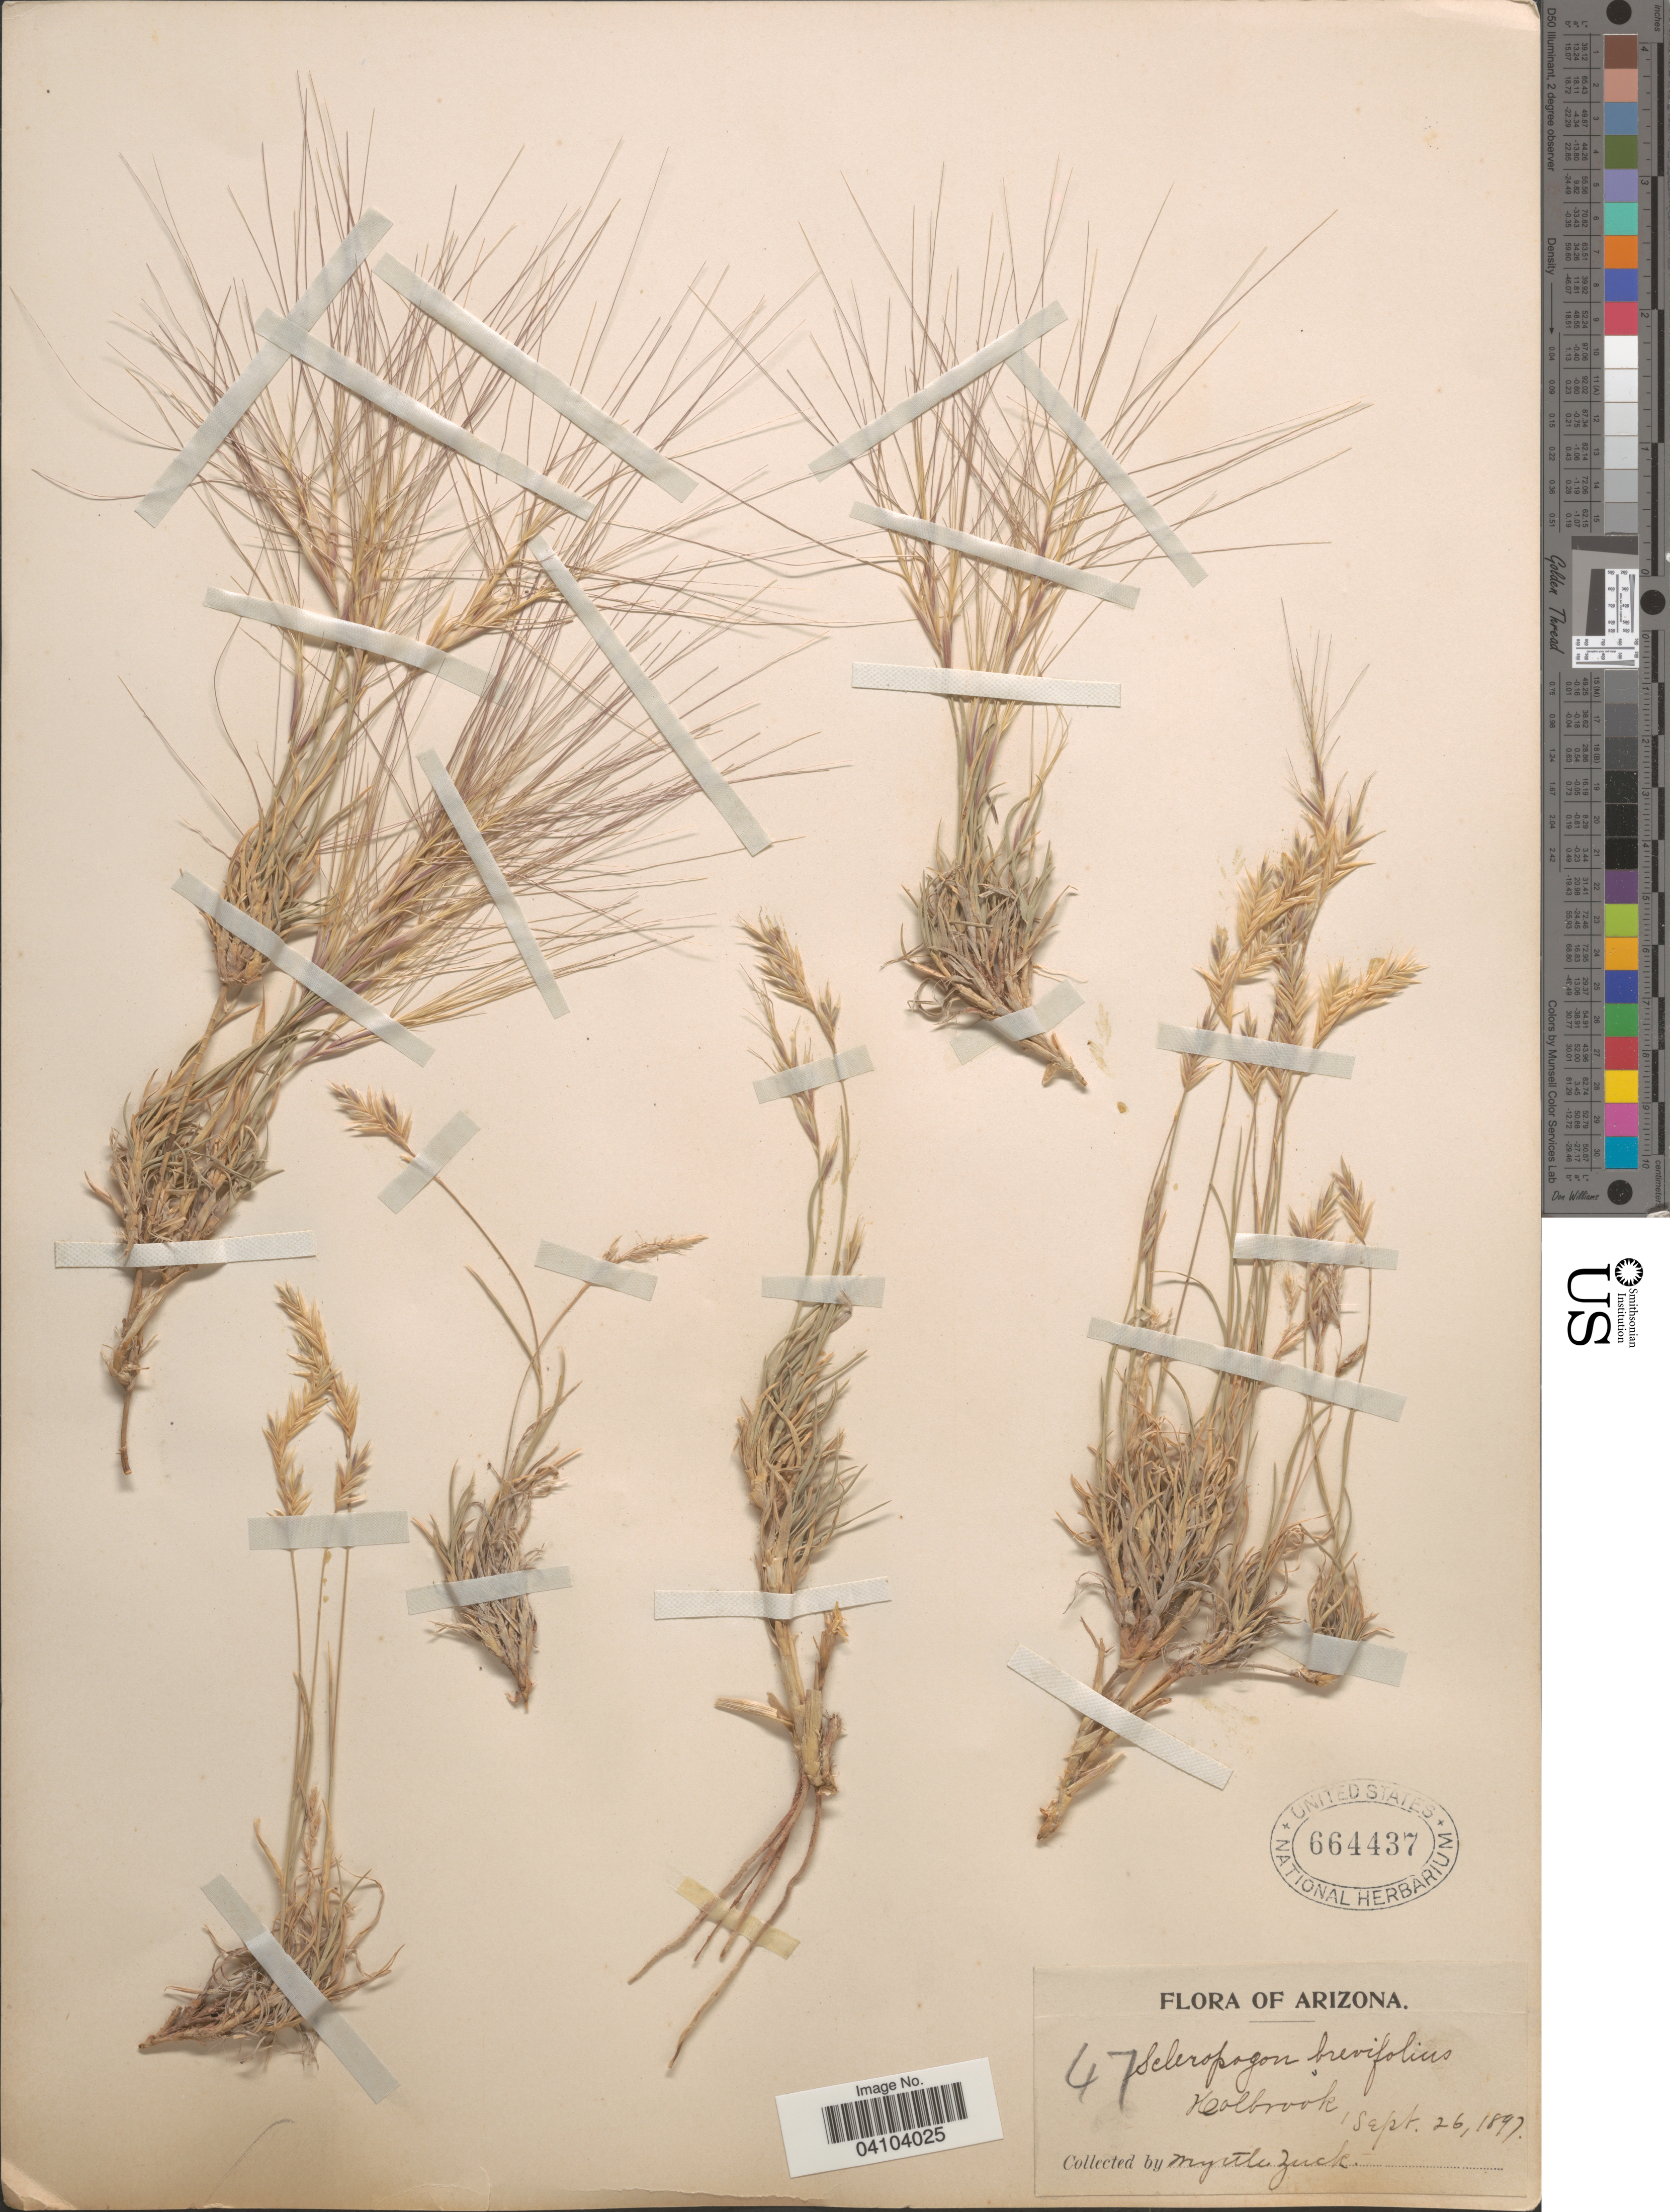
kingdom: Plantae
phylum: Tracheophyta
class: Liliopsida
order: Poales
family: Poaceae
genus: Scleropogon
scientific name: Scleropogon brevifolius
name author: Phil.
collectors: M. Zuck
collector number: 47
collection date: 1897-09-26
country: United States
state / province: Arizona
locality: Holbrook.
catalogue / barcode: US 664437